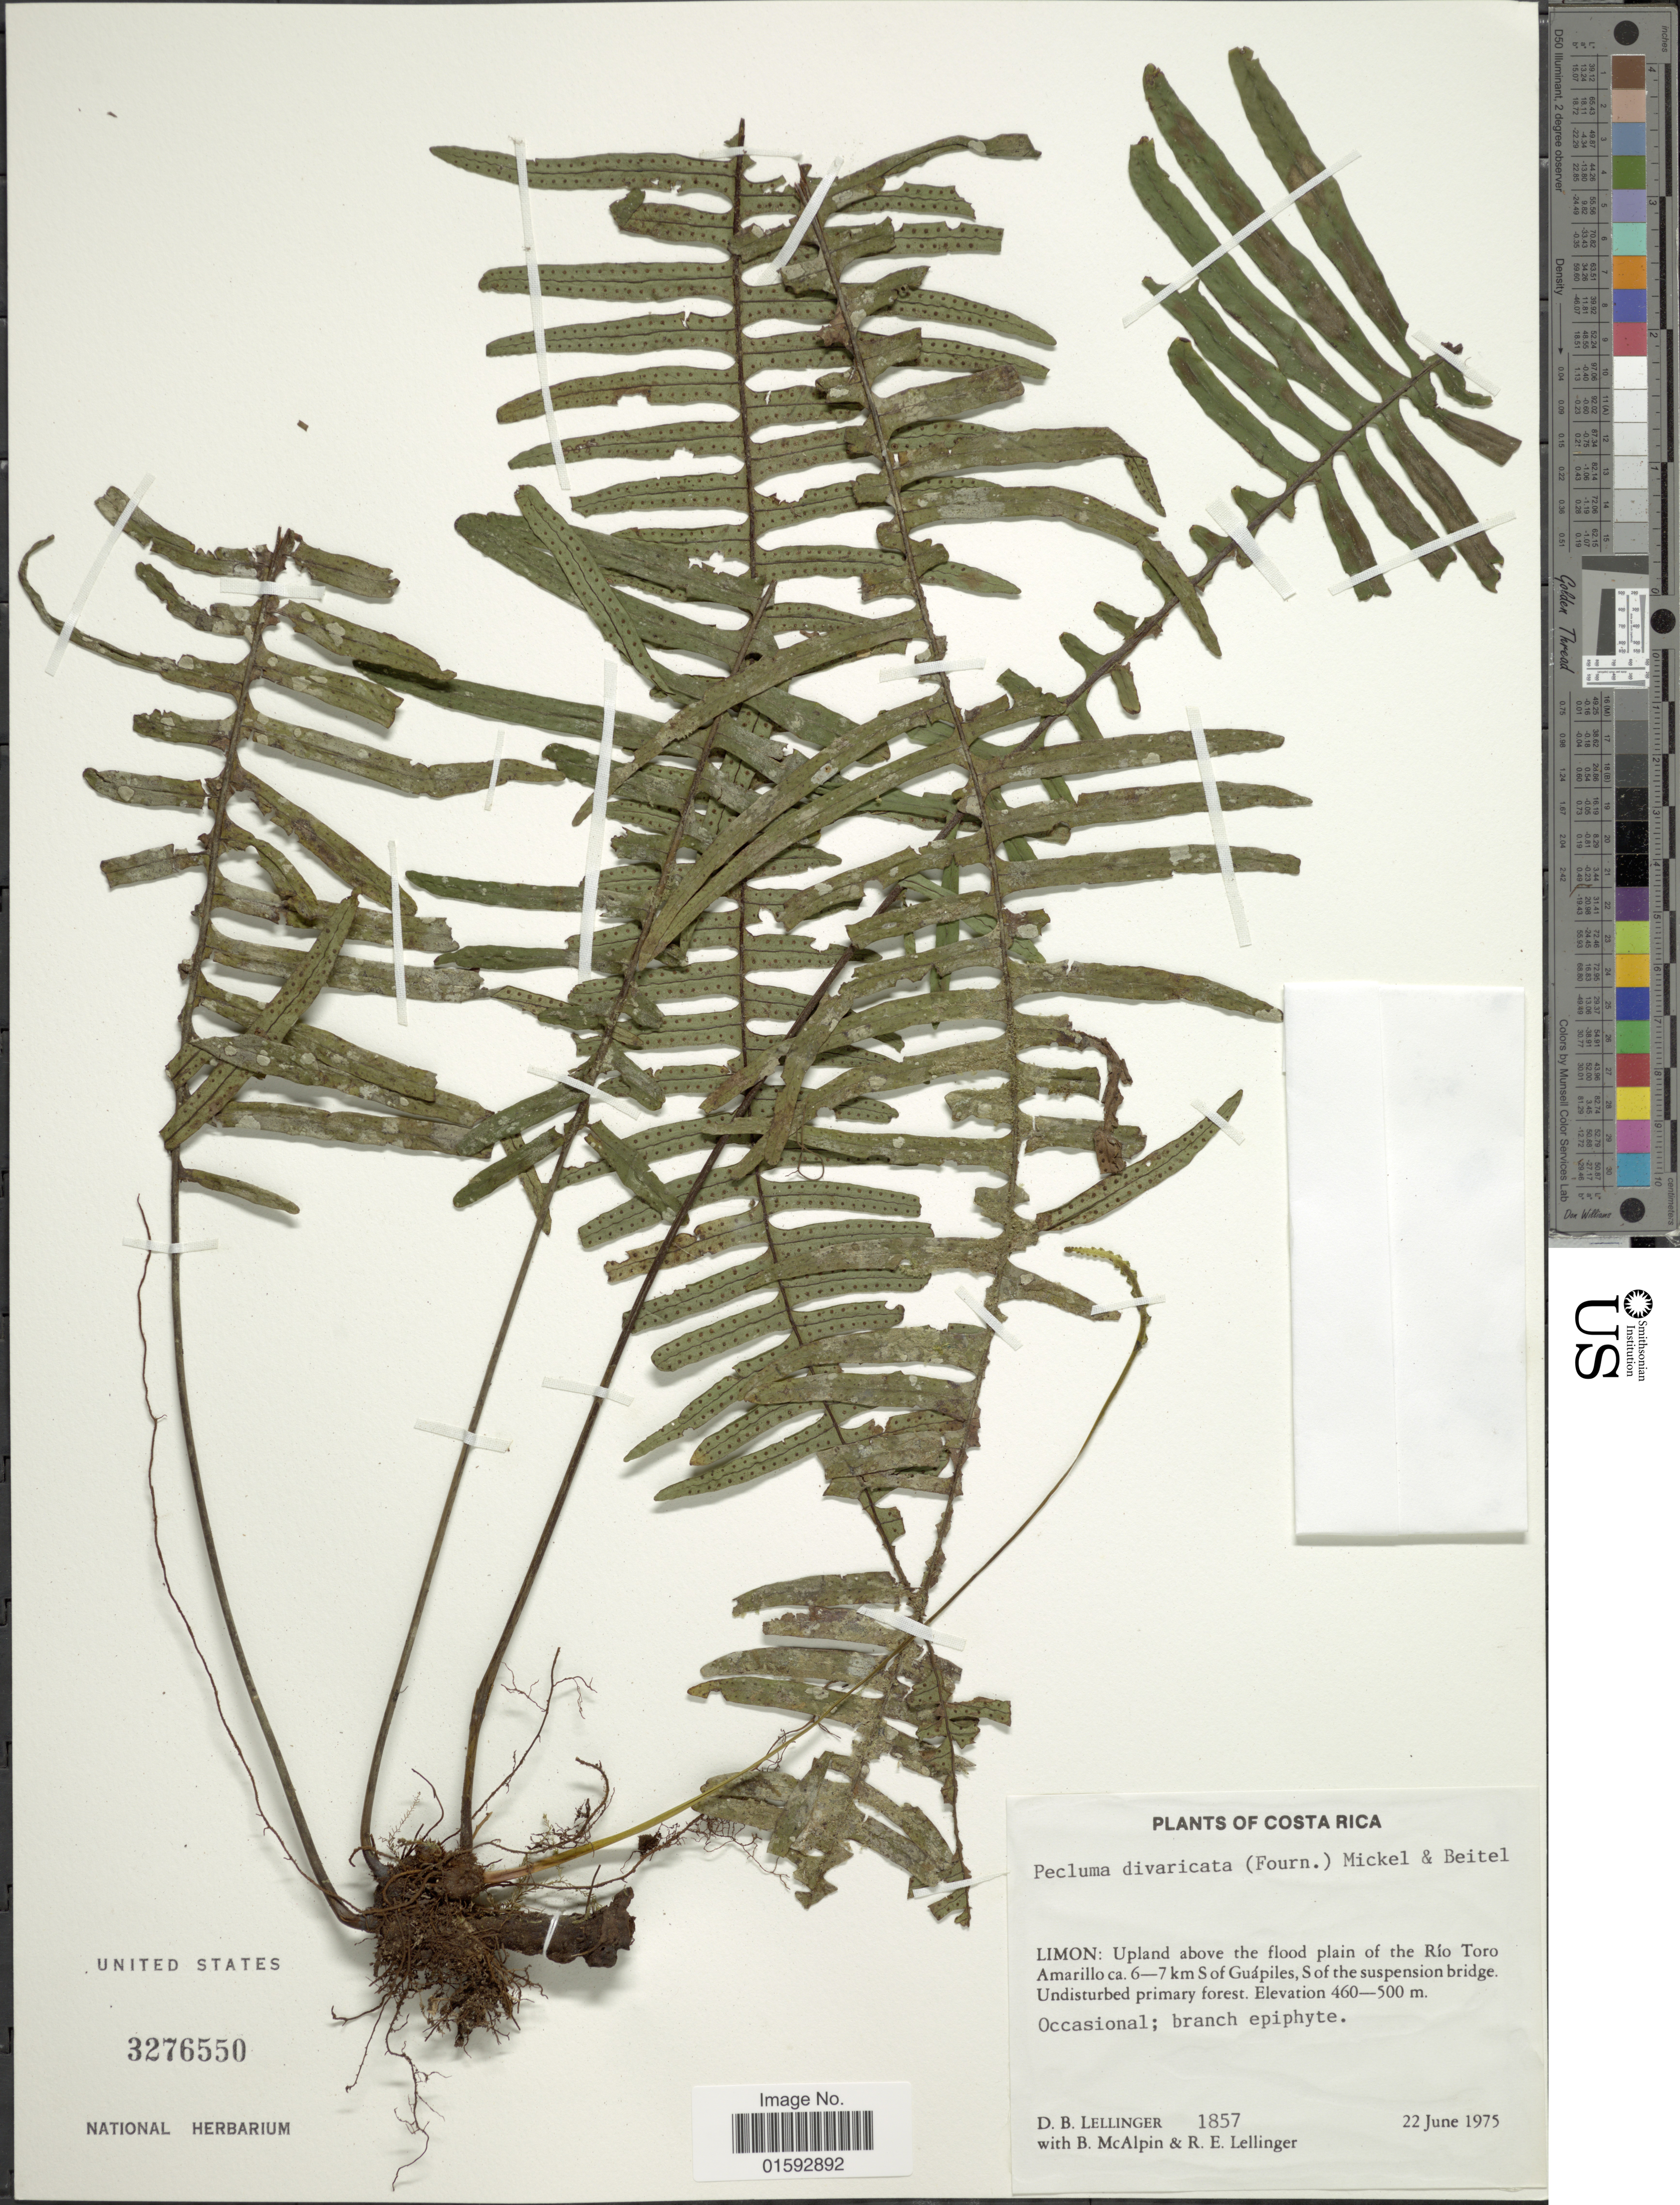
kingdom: Plantae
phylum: Tracheophyta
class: Polypodiopsida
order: Polypodiales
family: Polypodiaceae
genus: Pecluma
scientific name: Pecluma divaricata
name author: (E. Fourn.) Mickel & Beitel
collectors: D. B. Lellinger, B. McAlpin & R. E. Lellinger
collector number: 1857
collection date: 1975-06-22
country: Costa Rica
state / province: Limón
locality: Upland above the flood plain of the Rio Toro Amarillo ca, 6-7 km S of Guapiles, S of the suspension bridge. Undisturbed primary forest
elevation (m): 460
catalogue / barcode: US 3276550